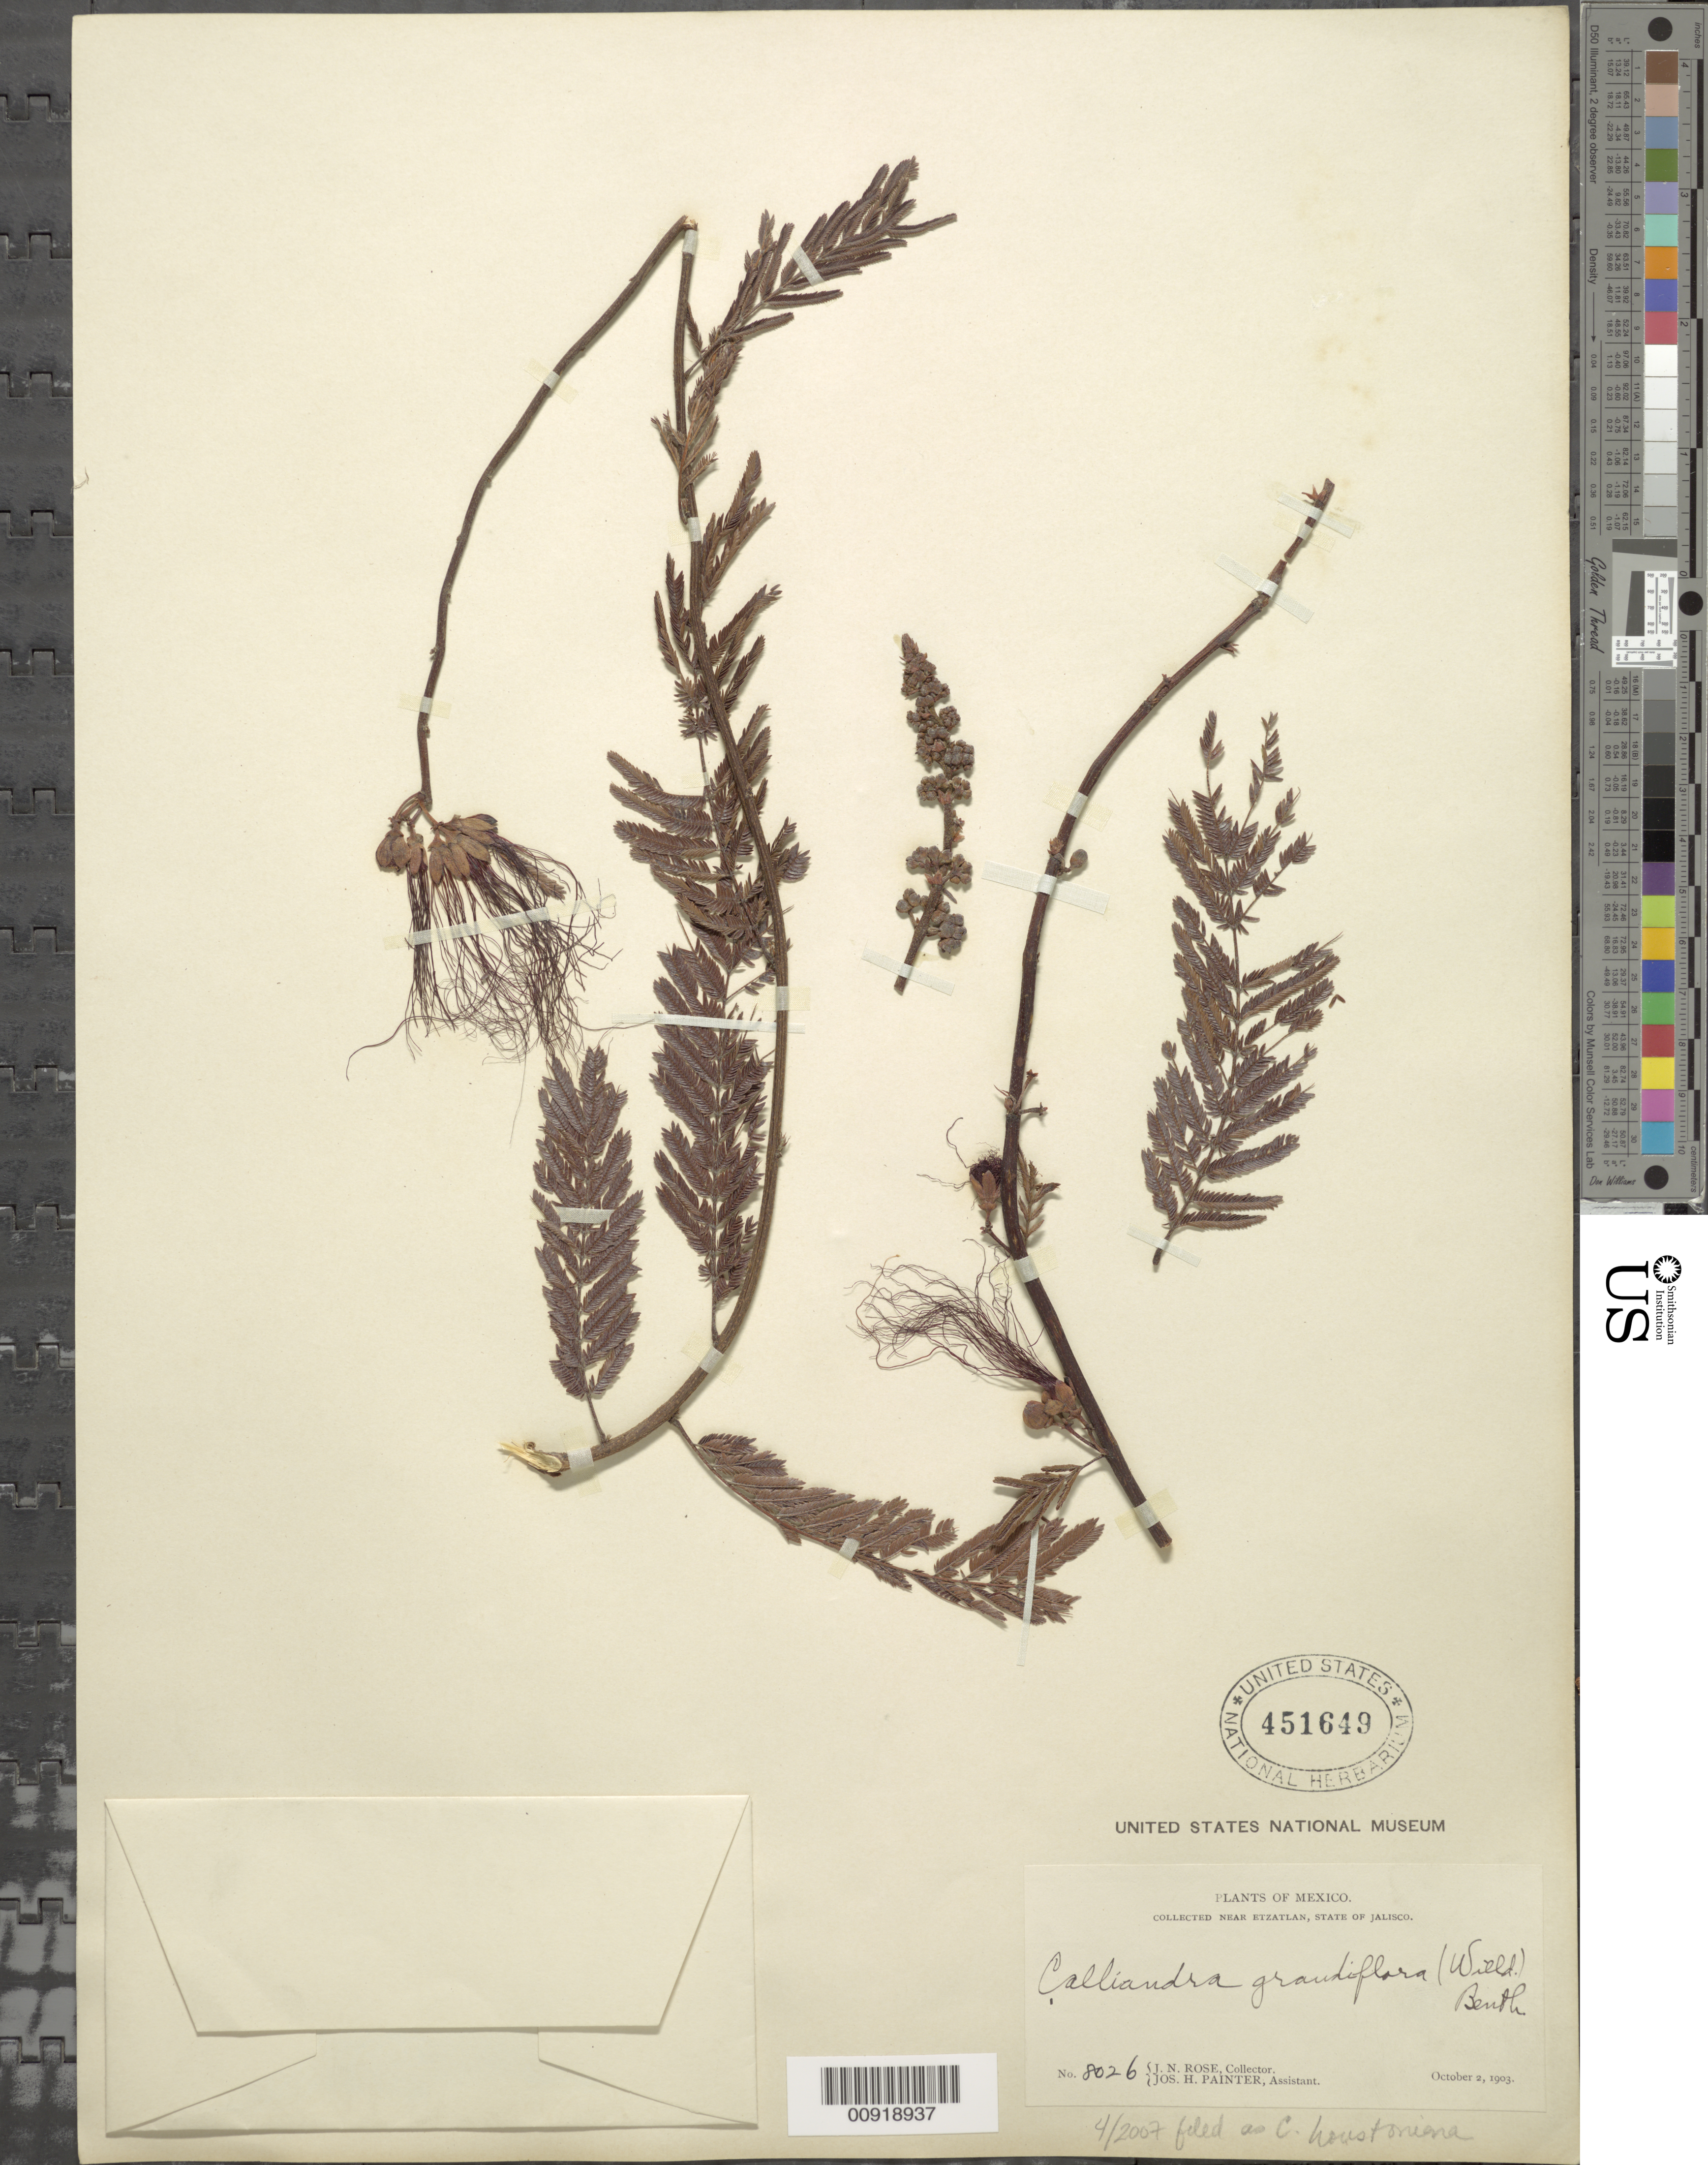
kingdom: Plantae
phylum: Tracheophyta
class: Magnoliopsida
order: Fabales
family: Fabaceae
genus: Calliandra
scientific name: Calliandra houstoniana var. anomala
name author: (Kunth) Barneby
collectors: J. N. Rose & J. H. Painter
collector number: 8026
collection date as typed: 02 Oct 1903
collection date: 1903-10-02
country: Mexico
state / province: Jalisco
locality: Near Etzatlan, State of Jalisco.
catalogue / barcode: US 451649